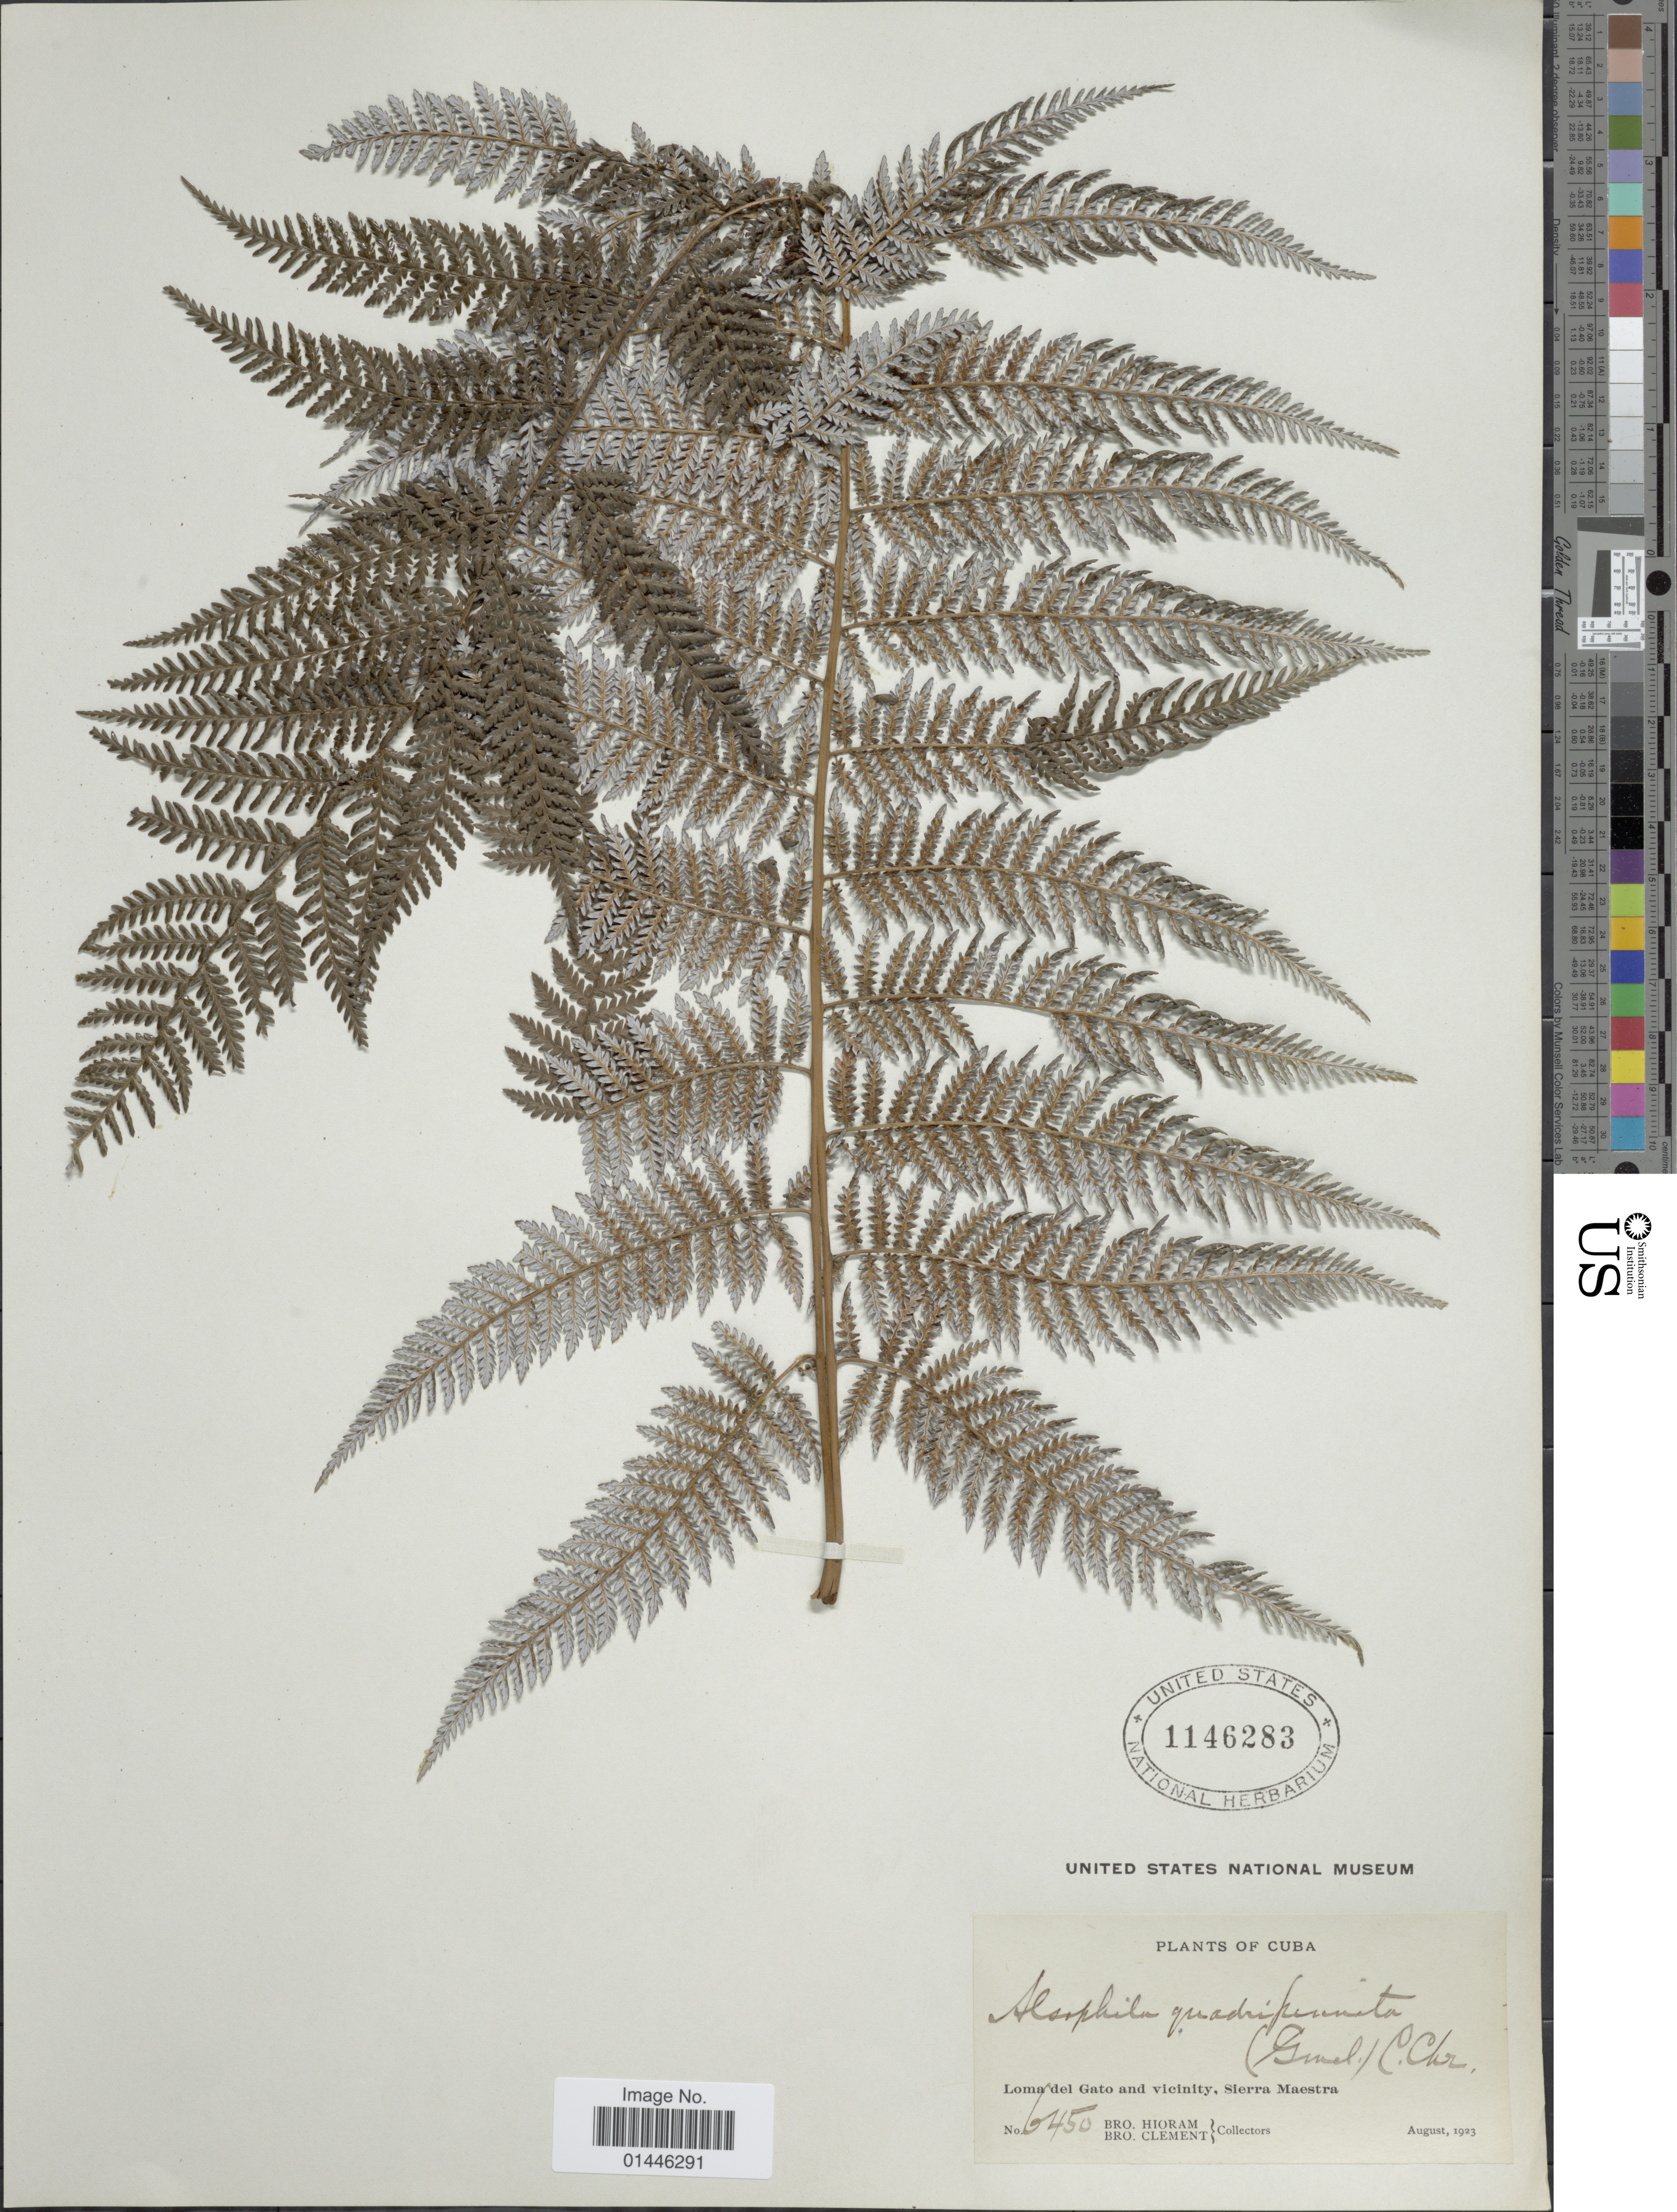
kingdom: Plantae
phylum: Tracheophyta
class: Polypodiopsida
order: Cyatheales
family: Dicksoniaceae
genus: Lophosoria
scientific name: Lophosoria quadripinnata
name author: (J.F. Gmel.) C. Chr.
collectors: Bro. Hioram & B. Clement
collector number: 6450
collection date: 1923-08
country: Cuba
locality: Loma del Gato and vicinity, Sierra Maestra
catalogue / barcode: US 1146283